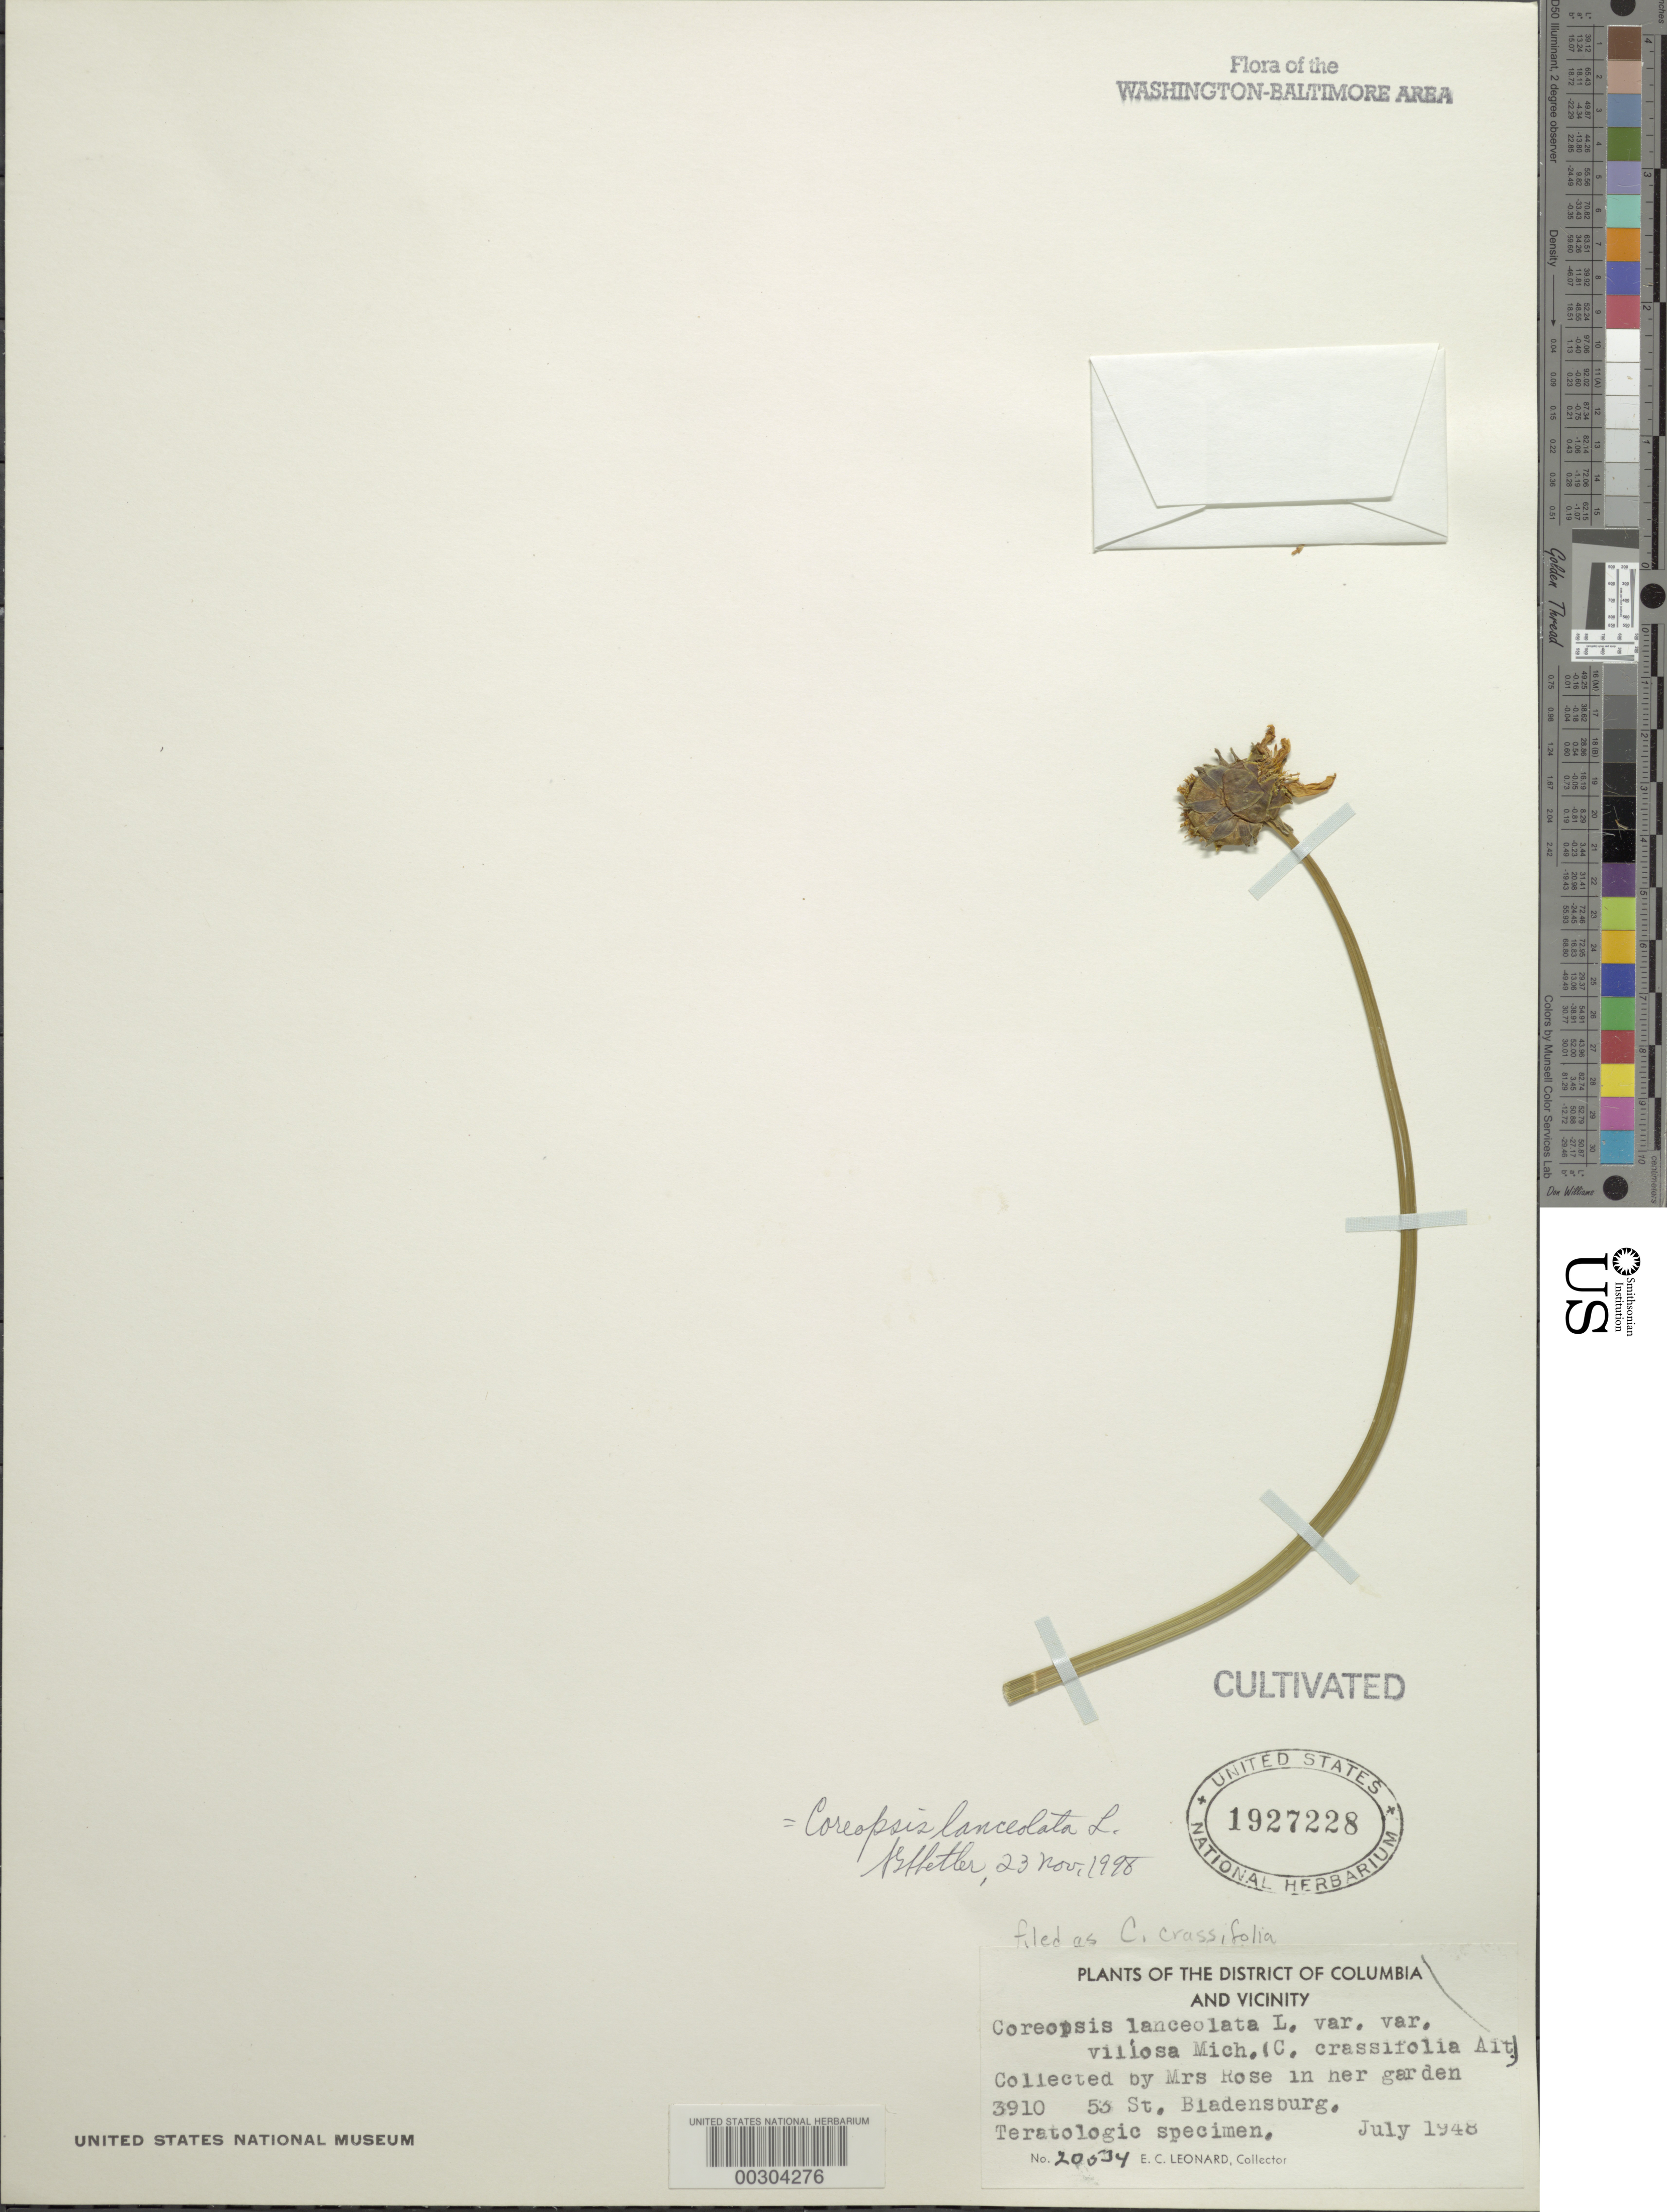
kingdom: Plantae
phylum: Tracheophyta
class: Magnoliopsida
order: Asterales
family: Asteraceae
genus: Coreopsis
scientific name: Coreopsis lanceolata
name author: L.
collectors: -- Rose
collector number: Leonard's # 20034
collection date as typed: Jul 1948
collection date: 1948-07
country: United States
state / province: Maryland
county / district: Prince George's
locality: Bladensburg, 3910 53 St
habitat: Garden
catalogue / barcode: US 1927228